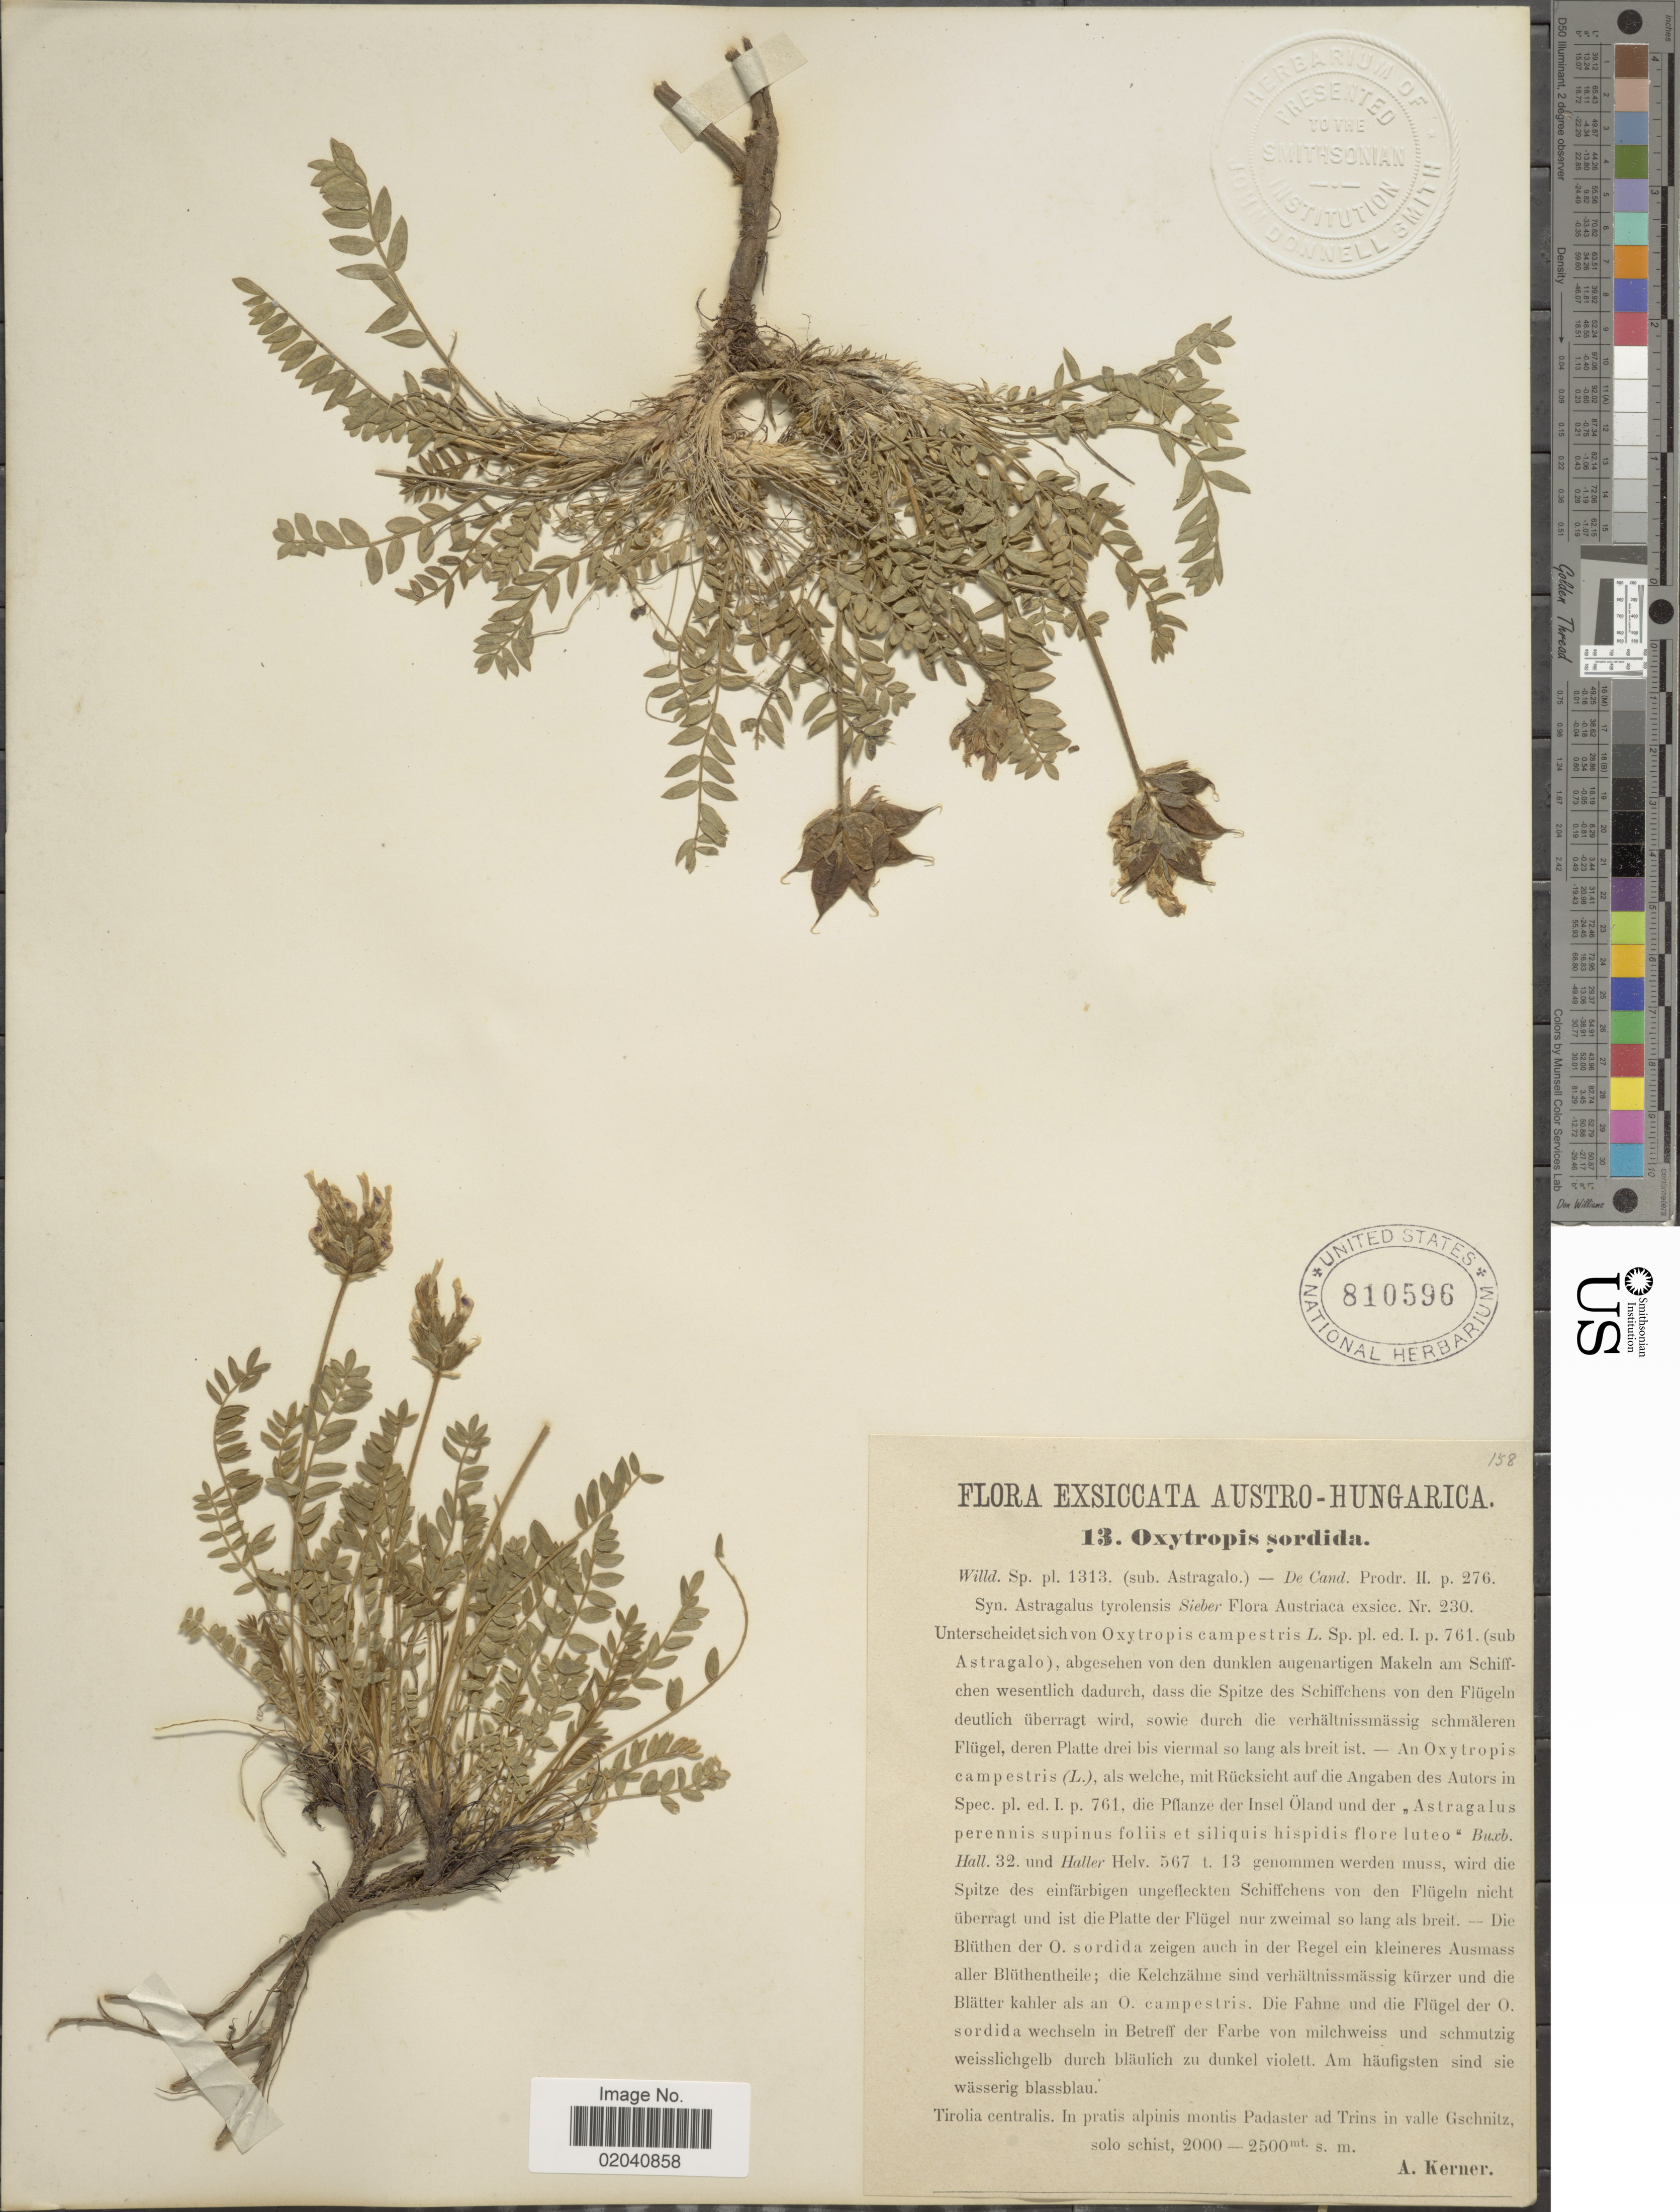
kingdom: Plantae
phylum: Tracheophyta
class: Magnoliopsida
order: Fabales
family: Fabaceae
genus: Oxytropis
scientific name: Oxytropis sordida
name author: (Willd.) Pers.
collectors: A. Kerner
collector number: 13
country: Austria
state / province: Tirol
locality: Tirolia centralis. In pratis alpinis montis Padaster ad Trins in valle Gschnitz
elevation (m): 2000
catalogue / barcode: US 810596